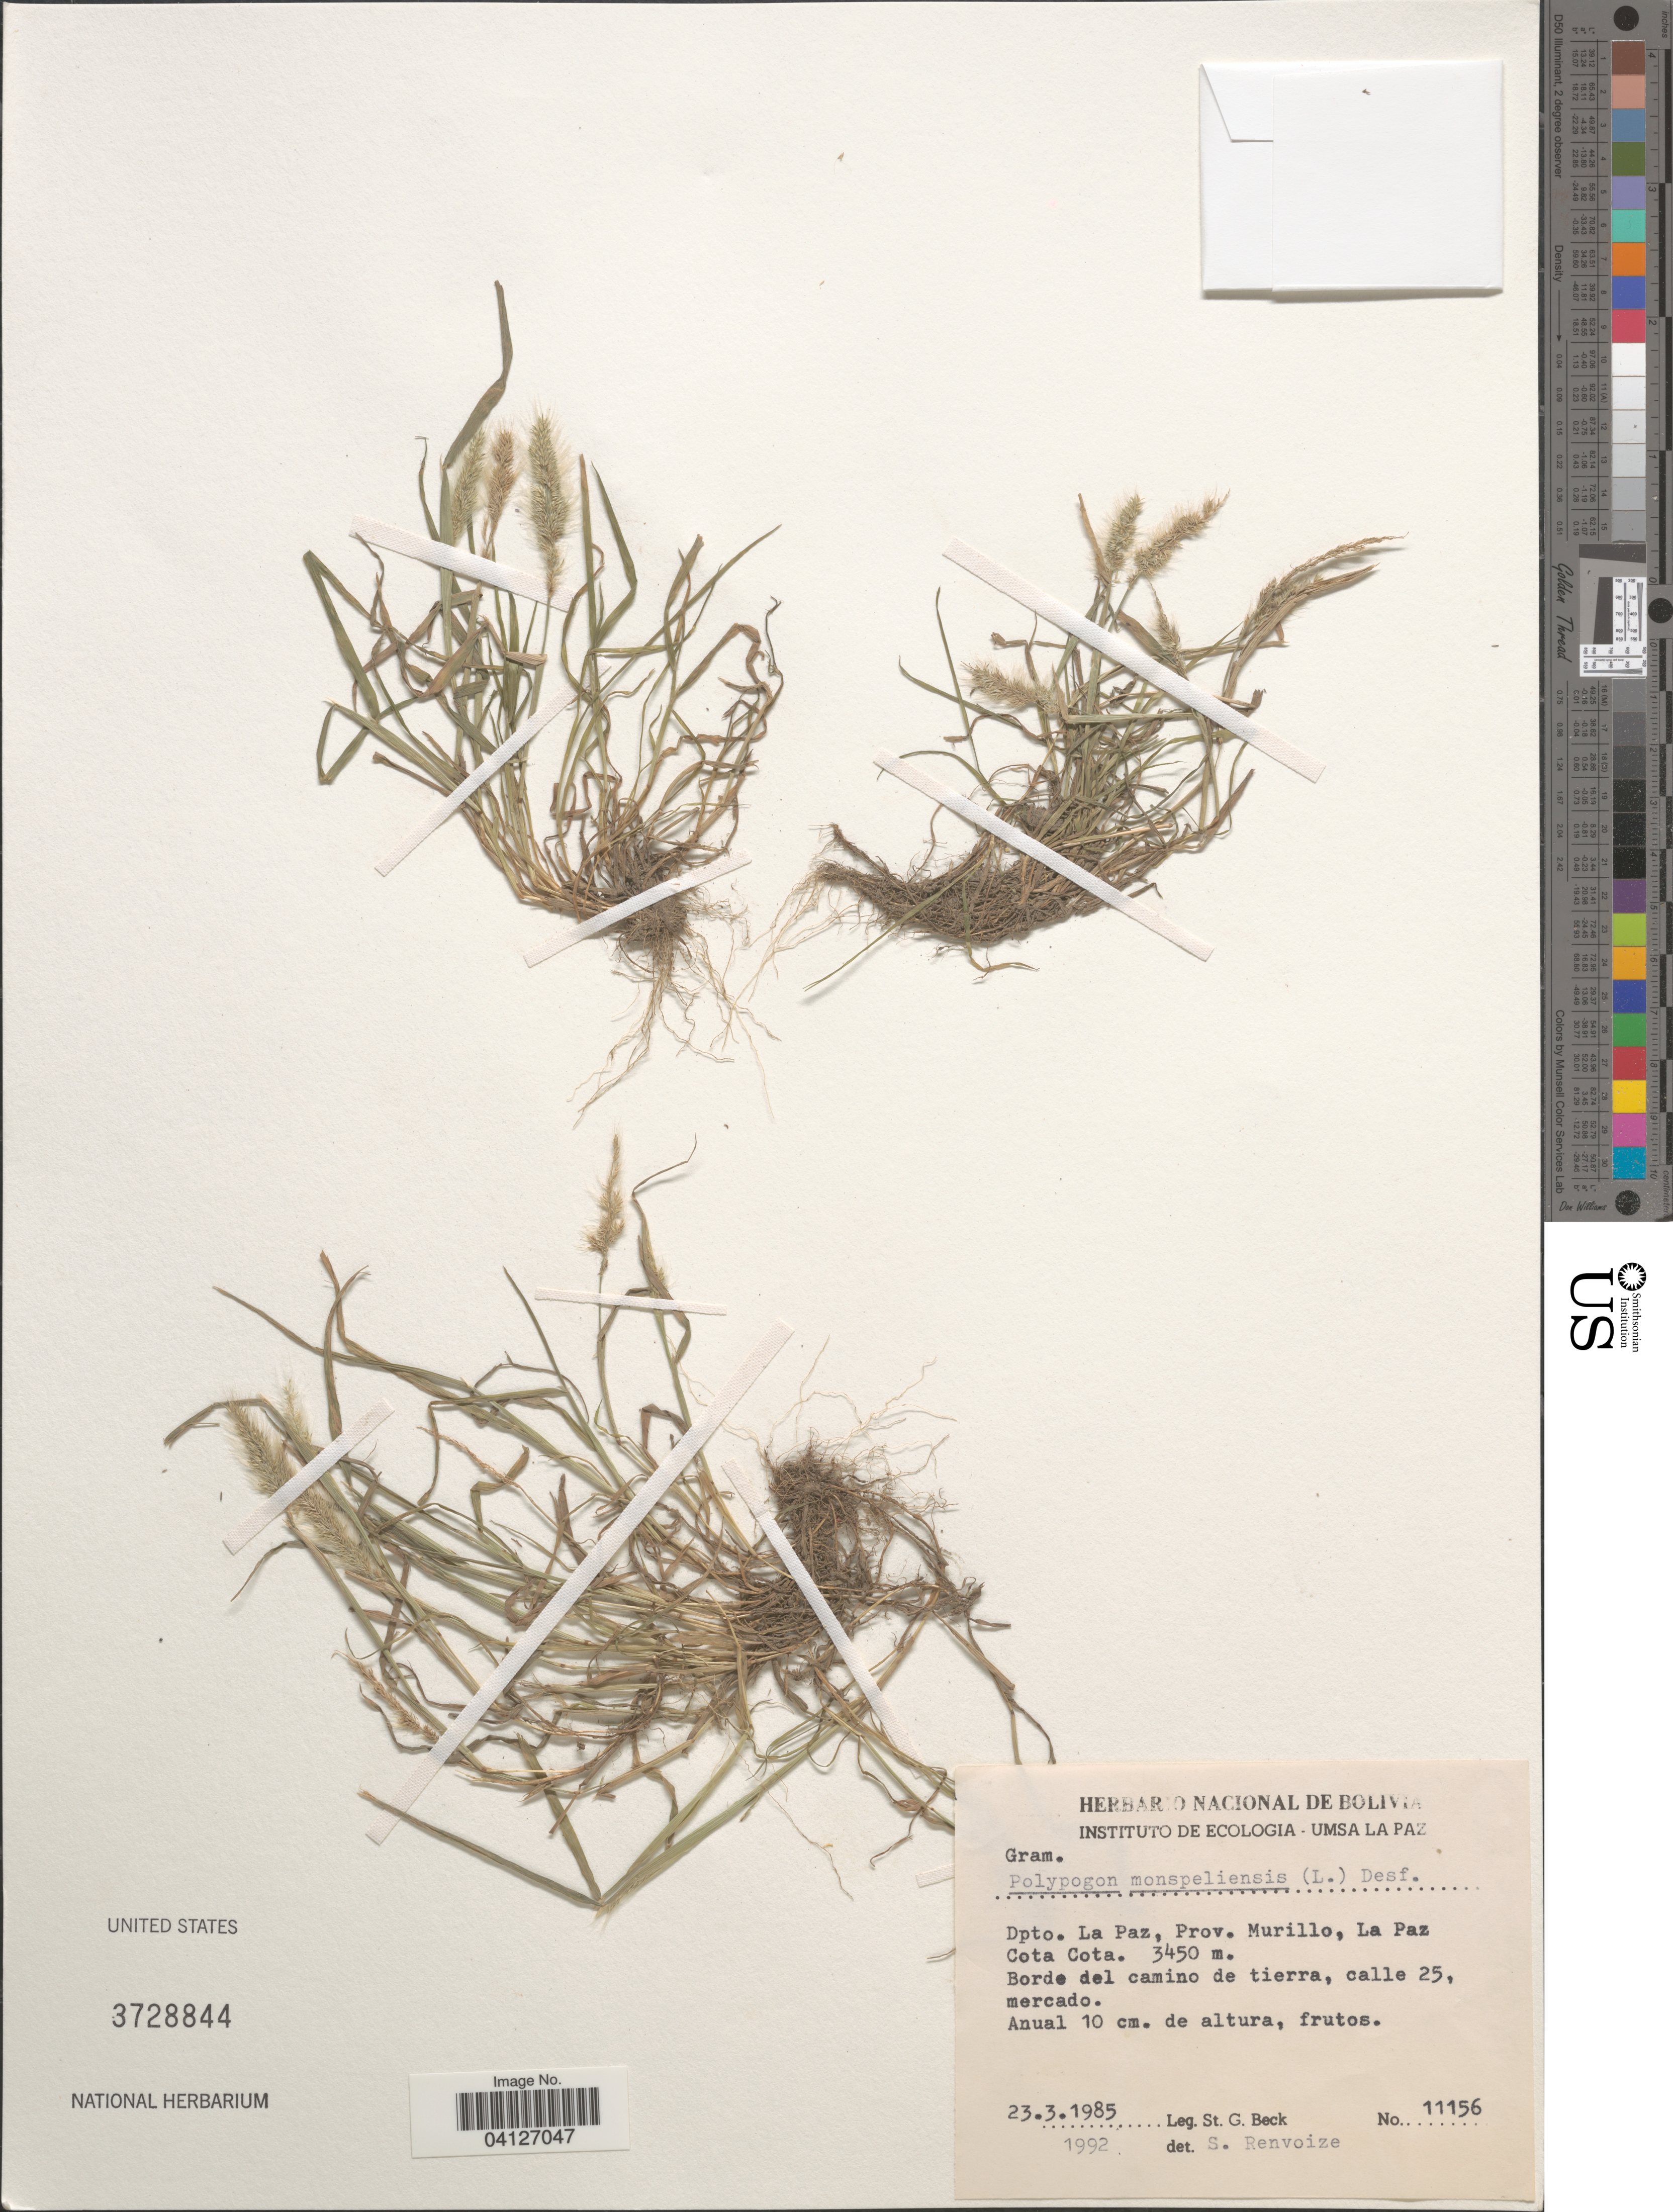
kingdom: Plantae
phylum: Tracheophyta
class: Liliopsida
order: Poales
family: Poaceae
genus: Polypogon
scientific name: Polypogon monspeliensis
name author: (L.) Desf.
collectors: S. G. Beck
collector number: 11156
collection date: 1985-03-23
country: Bolivia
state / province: La Paz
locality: Dpto. La Paz, Prov. Murillo, Cota Cota.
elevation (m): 3450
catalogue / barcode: US 3728844